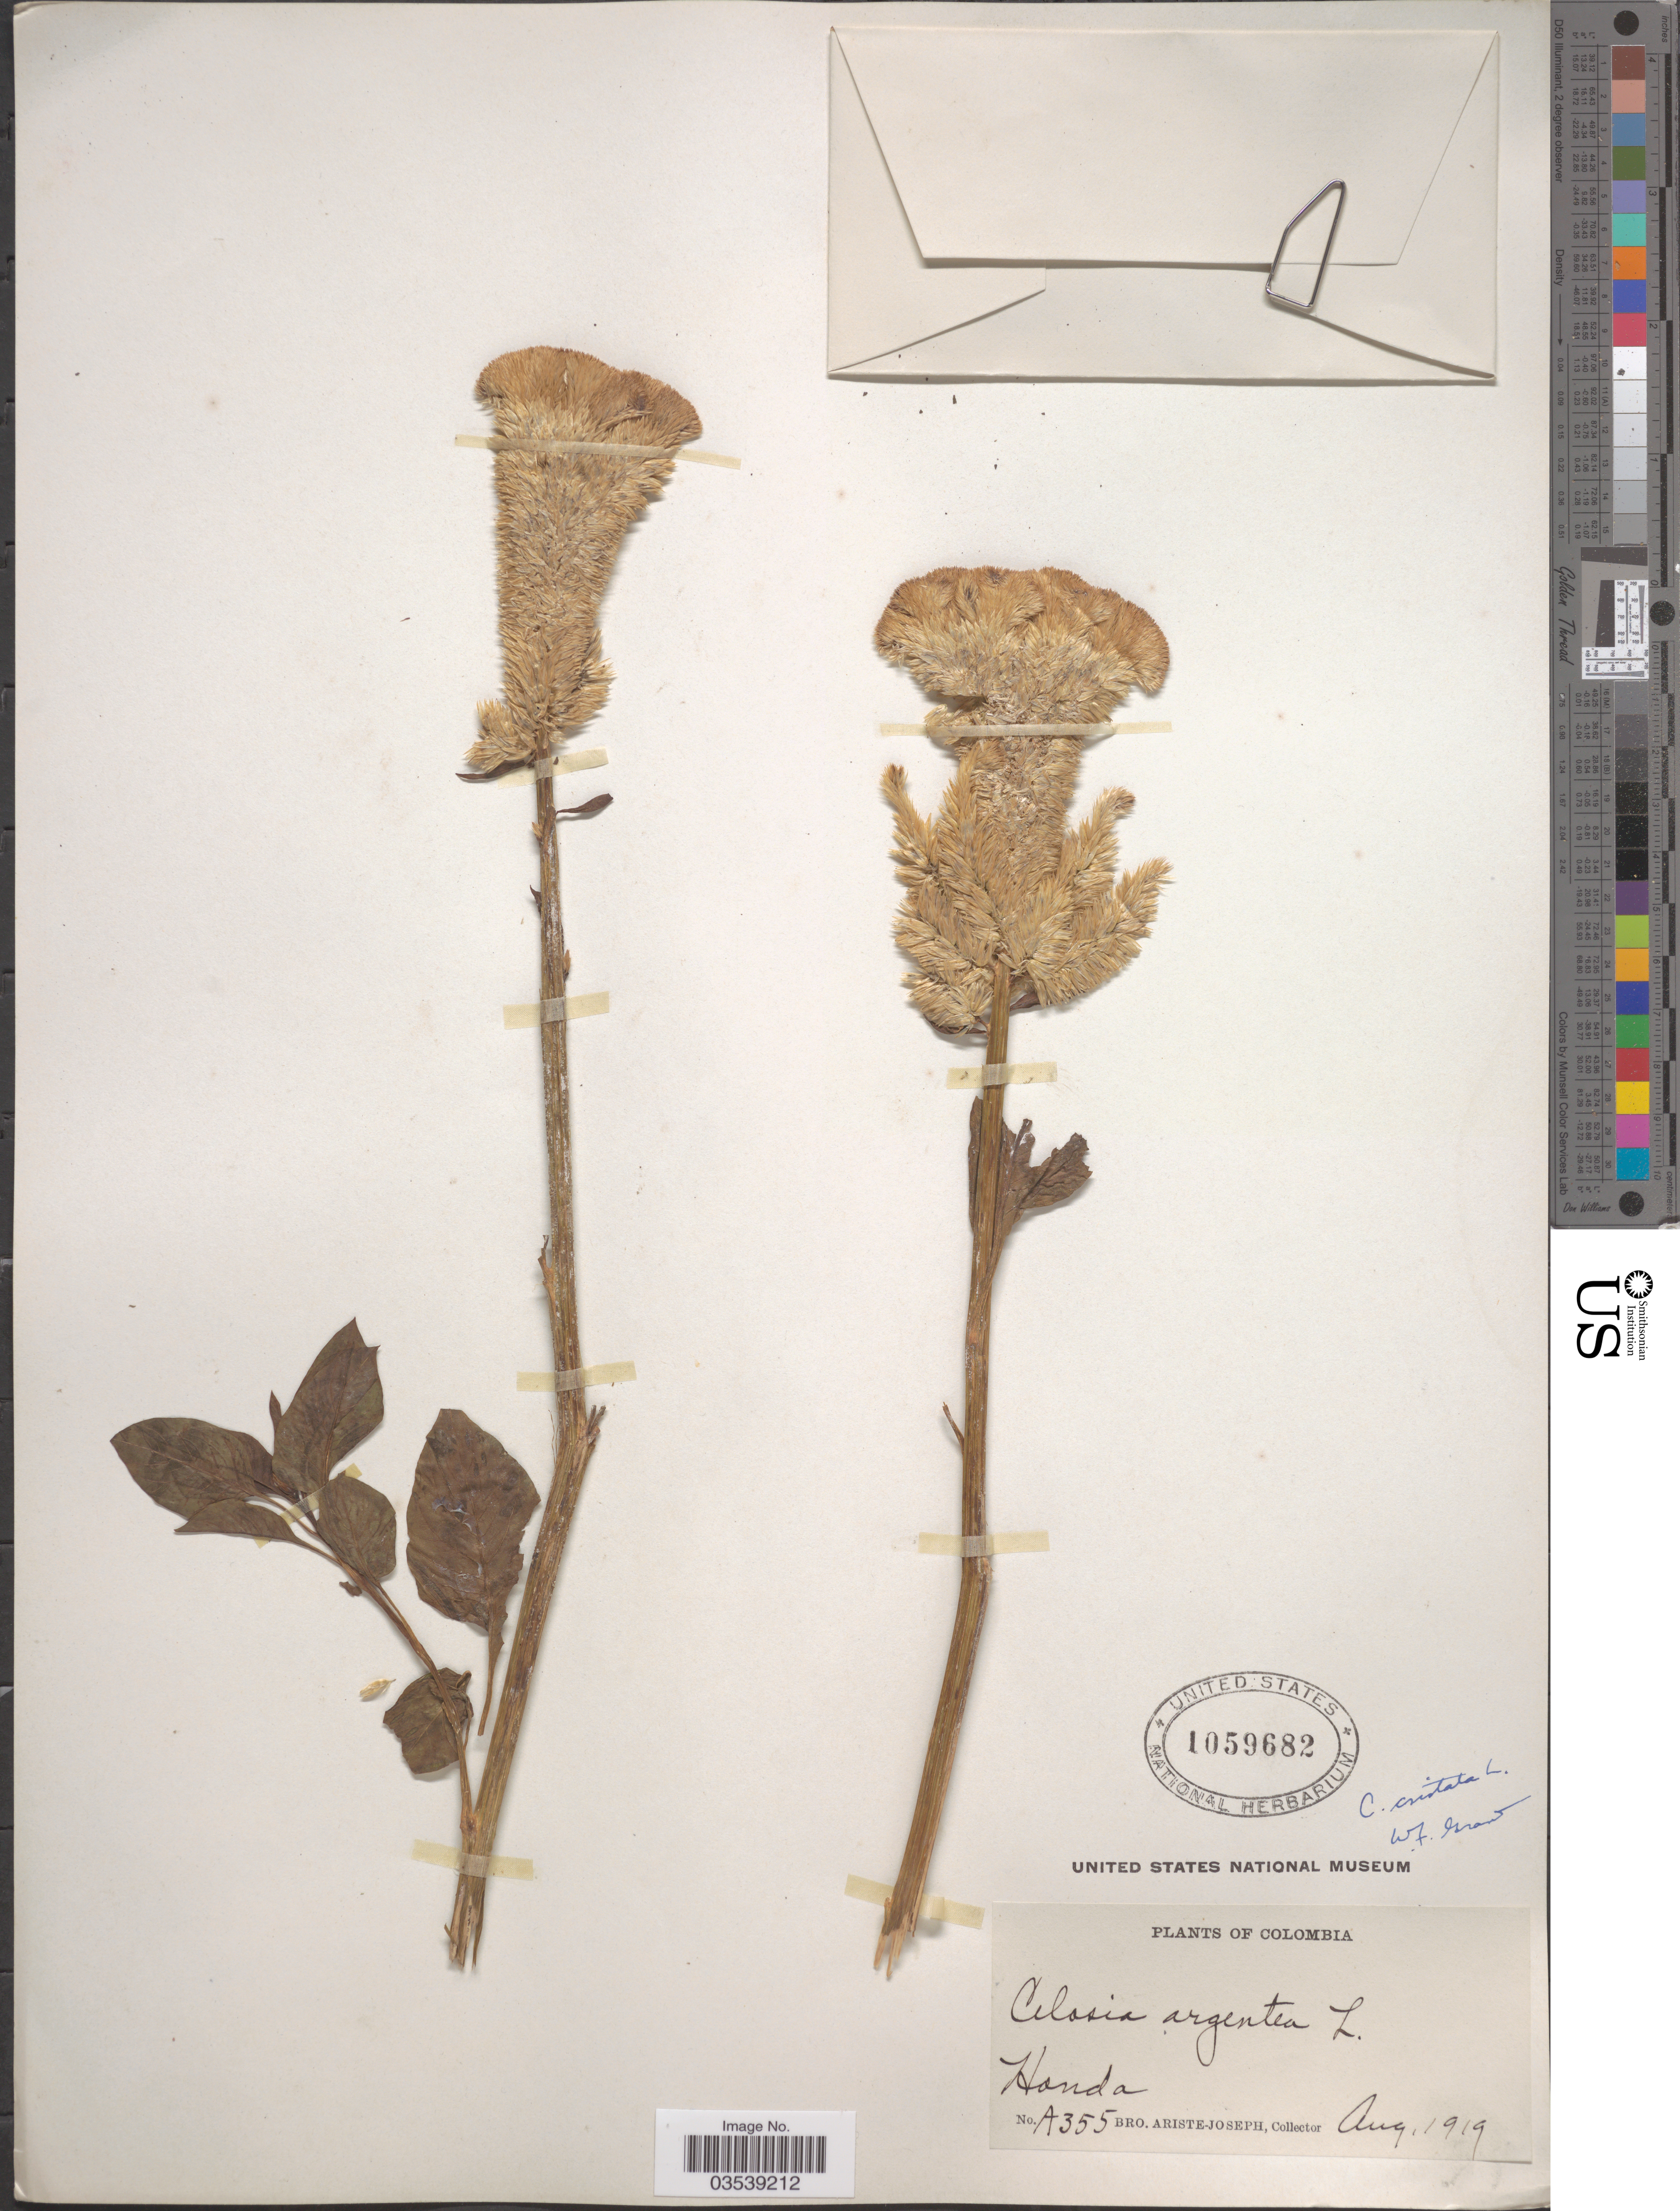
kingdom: Plantae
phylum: Tracheophyta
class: Magnoliopsida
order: Caryophyllales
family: Amaranthaceae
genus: Celosia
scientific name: Celosia argentea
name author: L.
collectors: Bro. Ariste-Joseph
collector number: A355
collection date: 1919-08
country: Colombia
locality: Honda.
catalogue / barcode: US 1059682